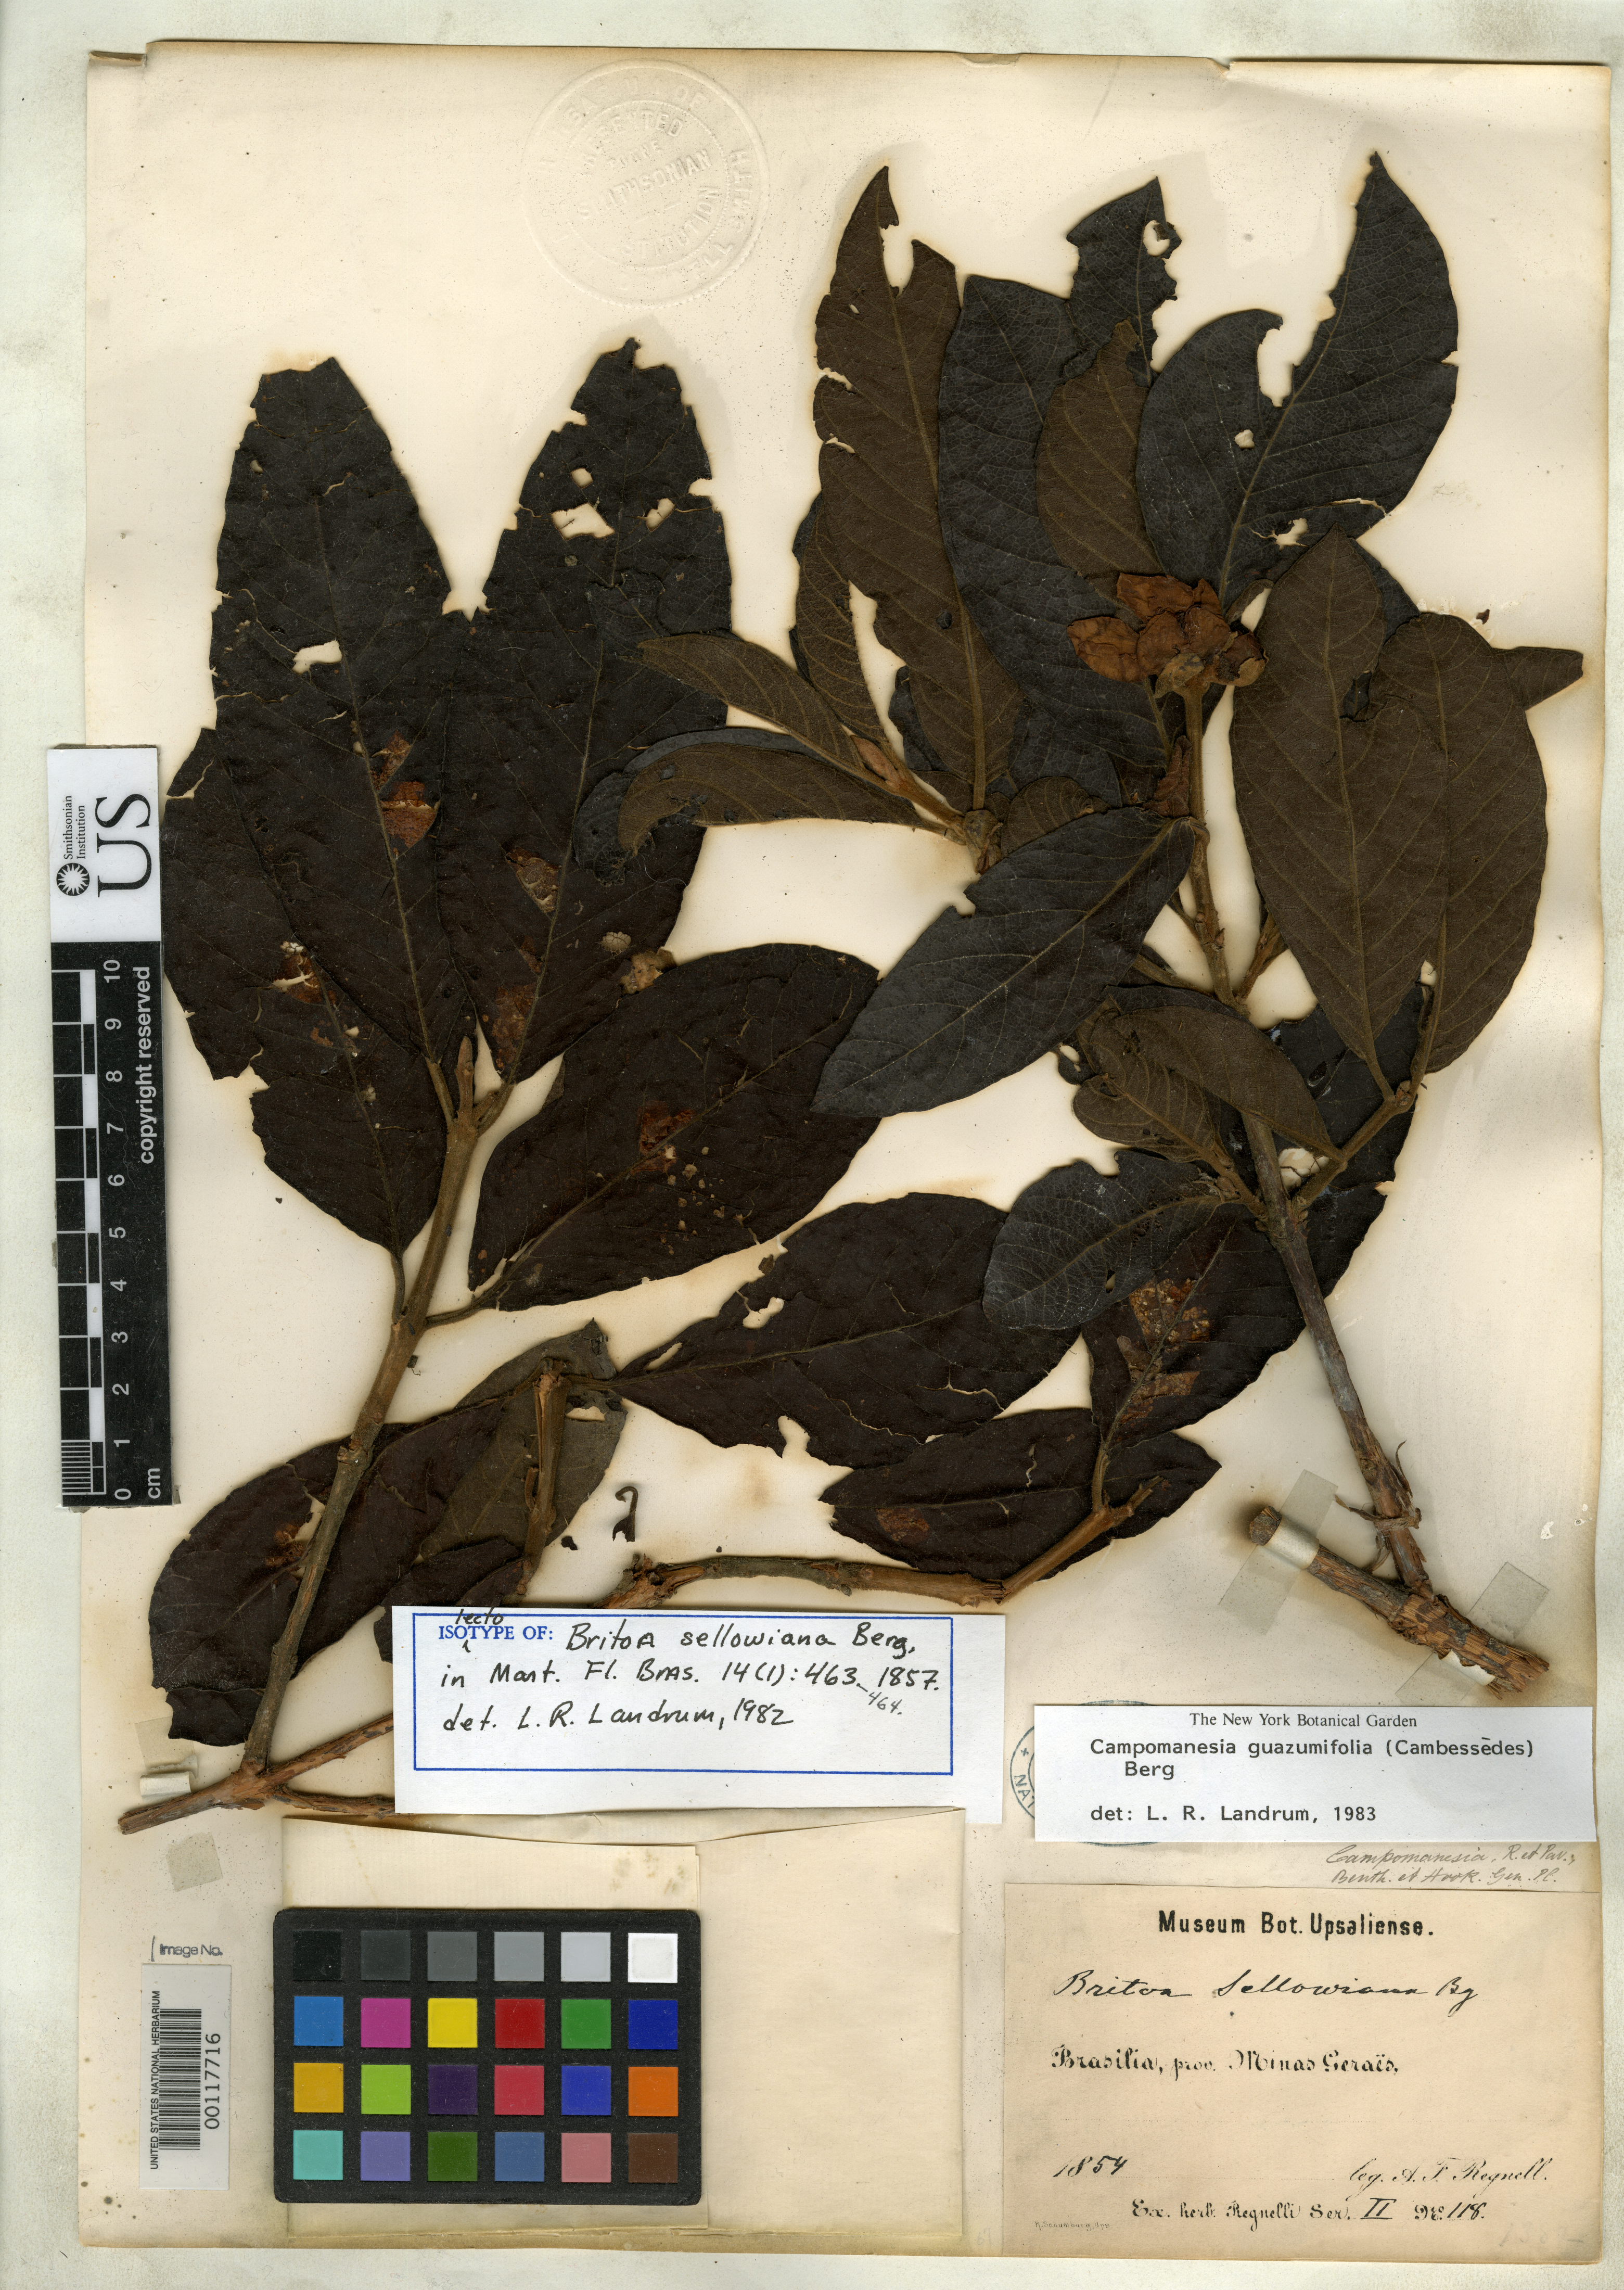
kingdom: Plantae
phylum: Tracheophyta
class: Magnoliopsida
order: Myrtales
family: Myrtaceae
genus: Britoa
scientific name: Britoa sellowiana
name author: O. Berg in Mart.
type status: Isolectotype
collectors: A. F. Regnell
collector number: II 118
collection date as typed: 1854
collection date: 1854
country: Brazil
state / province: Minas Gerais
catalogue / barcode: US 1361896